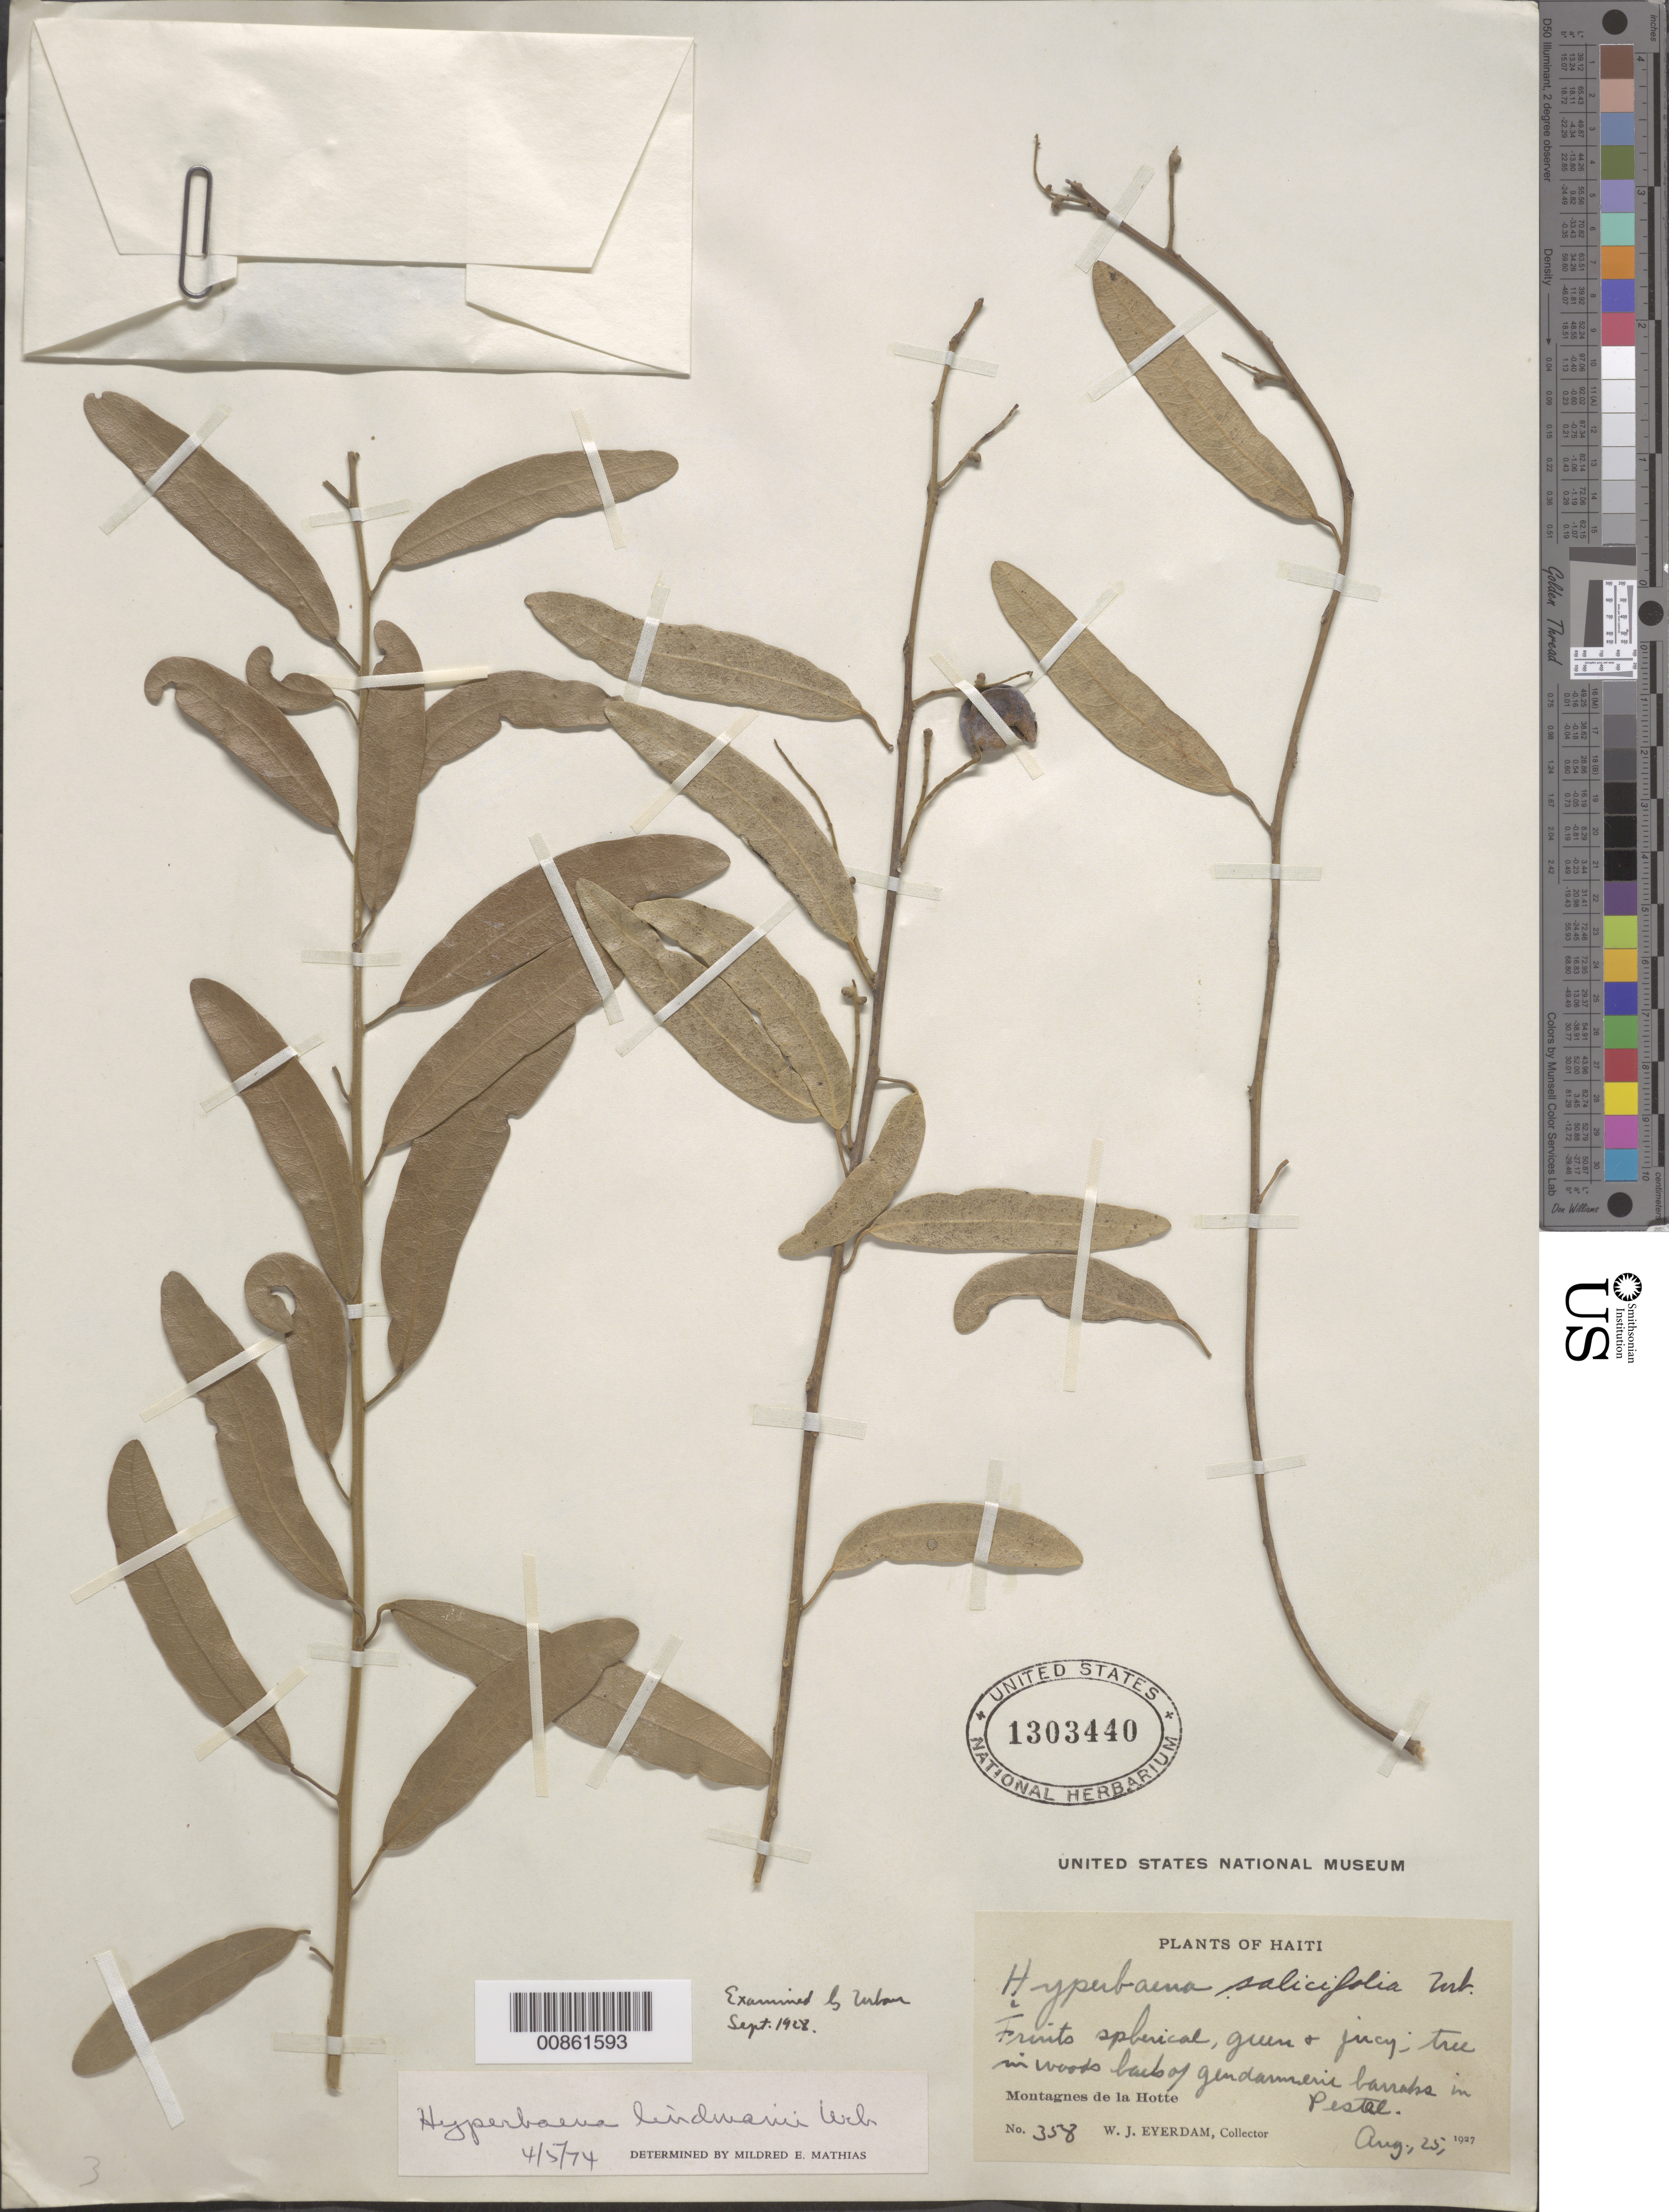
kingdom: Plantae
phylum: Tracheophyta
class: Magnoliopsida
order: Ranunculales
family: Menispermaceae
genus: Hyperbaena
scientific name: Hyperbaena lindmanii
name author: Urb.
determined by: Mathias, M. E.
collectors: W. J. Eyerdam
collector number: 358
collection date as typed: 25 Aug 1927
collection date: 1927-08-25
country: Haiti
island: Hispaniola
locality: Montagnes de la Hotte. Back of gendarmerie barracks in Pestel.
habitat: In woods.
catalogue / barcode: US 1303440